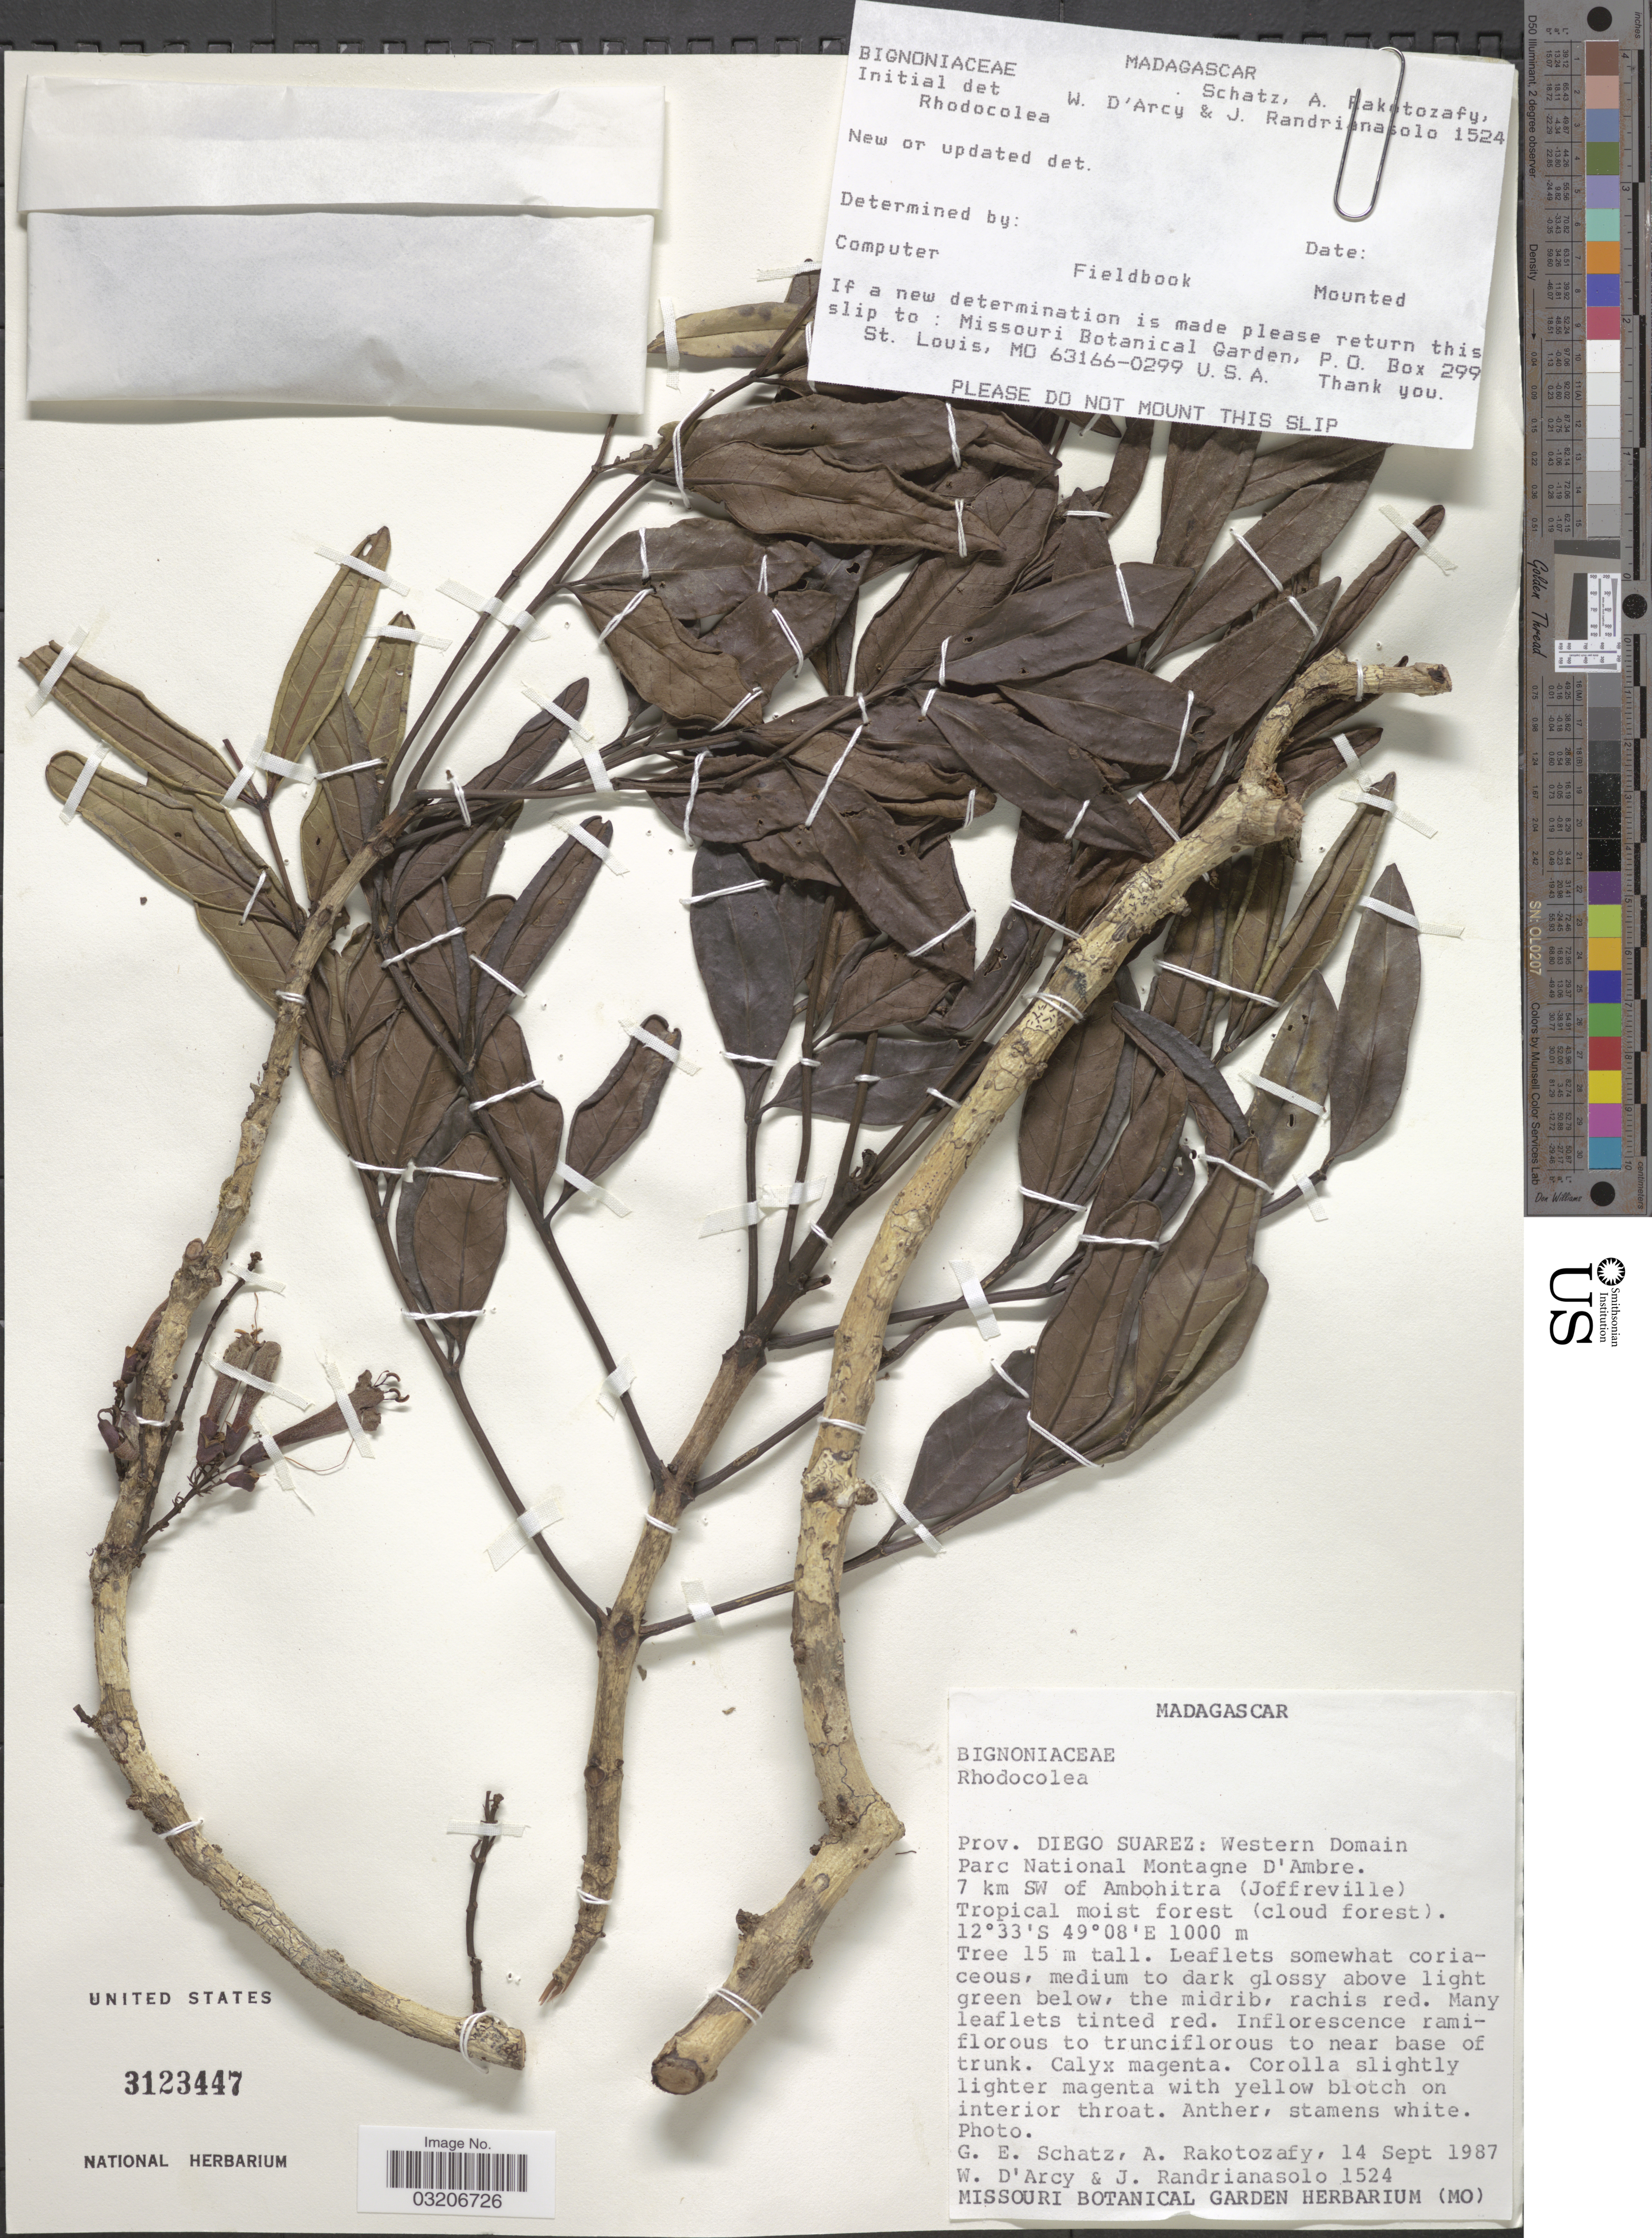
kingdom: Plantae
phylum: Tracheophyta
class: Magnoliopsida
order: Lamiales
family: Bignoniaceae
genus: Rhodocolea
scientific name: Rhodocolea sp.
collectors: G. Schatz, A. Rakotozafy, W. G. D'Arcy & J. Randrianasolo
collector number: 1524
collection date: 1987-09-14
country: Madagascar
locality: Prov. Diego Suarez: Western Domain Parc National Montagne D'Ambre. 7 km SW of Ambohitra (Joffreville).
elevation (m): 1000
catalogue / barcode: US 3123447